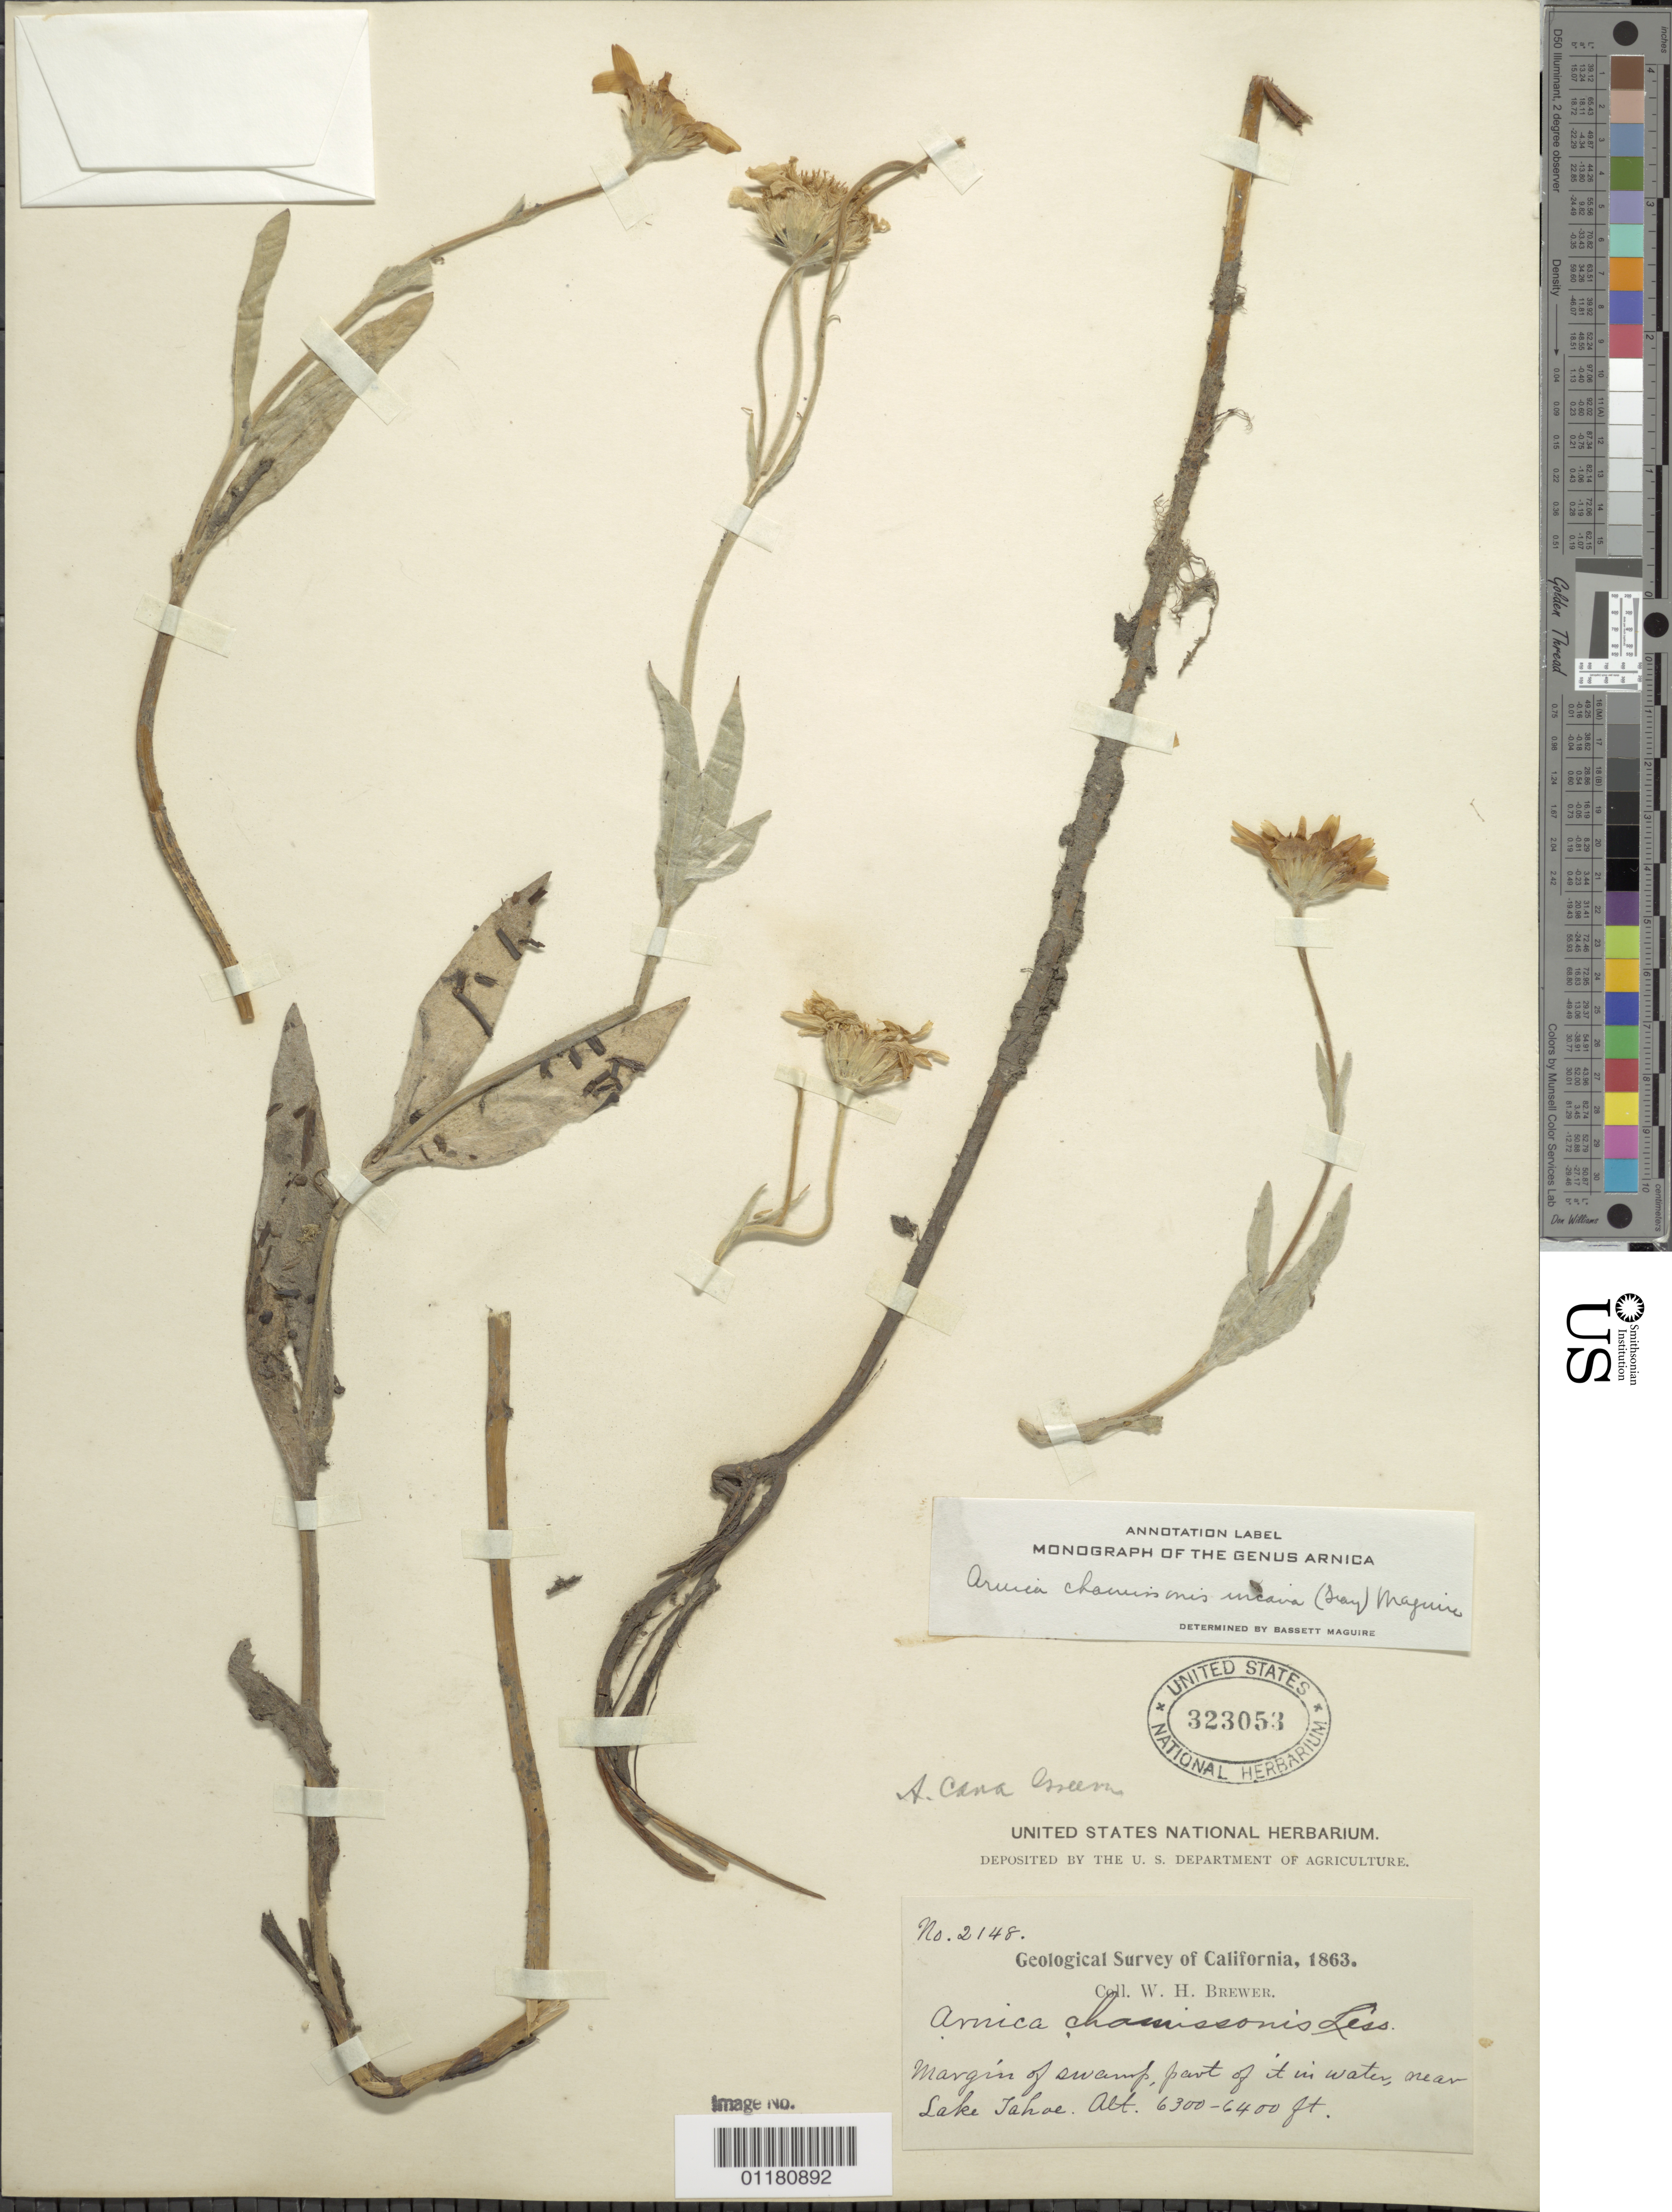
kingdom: Plantae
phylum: Tracheophyta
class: Magnoliopsida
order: Asterales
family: Asteraceae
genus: Arnica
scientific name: Arnica chamissonis subsp. incana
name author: (A. Gray) Maguire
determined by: Maguire, Bassett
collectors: W. H. Brewer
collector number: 2148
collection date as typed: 1864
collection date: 1863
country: United States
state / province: California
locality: margin of swamp, near Lake Tahoe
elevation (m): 1920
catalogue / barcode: US 323053